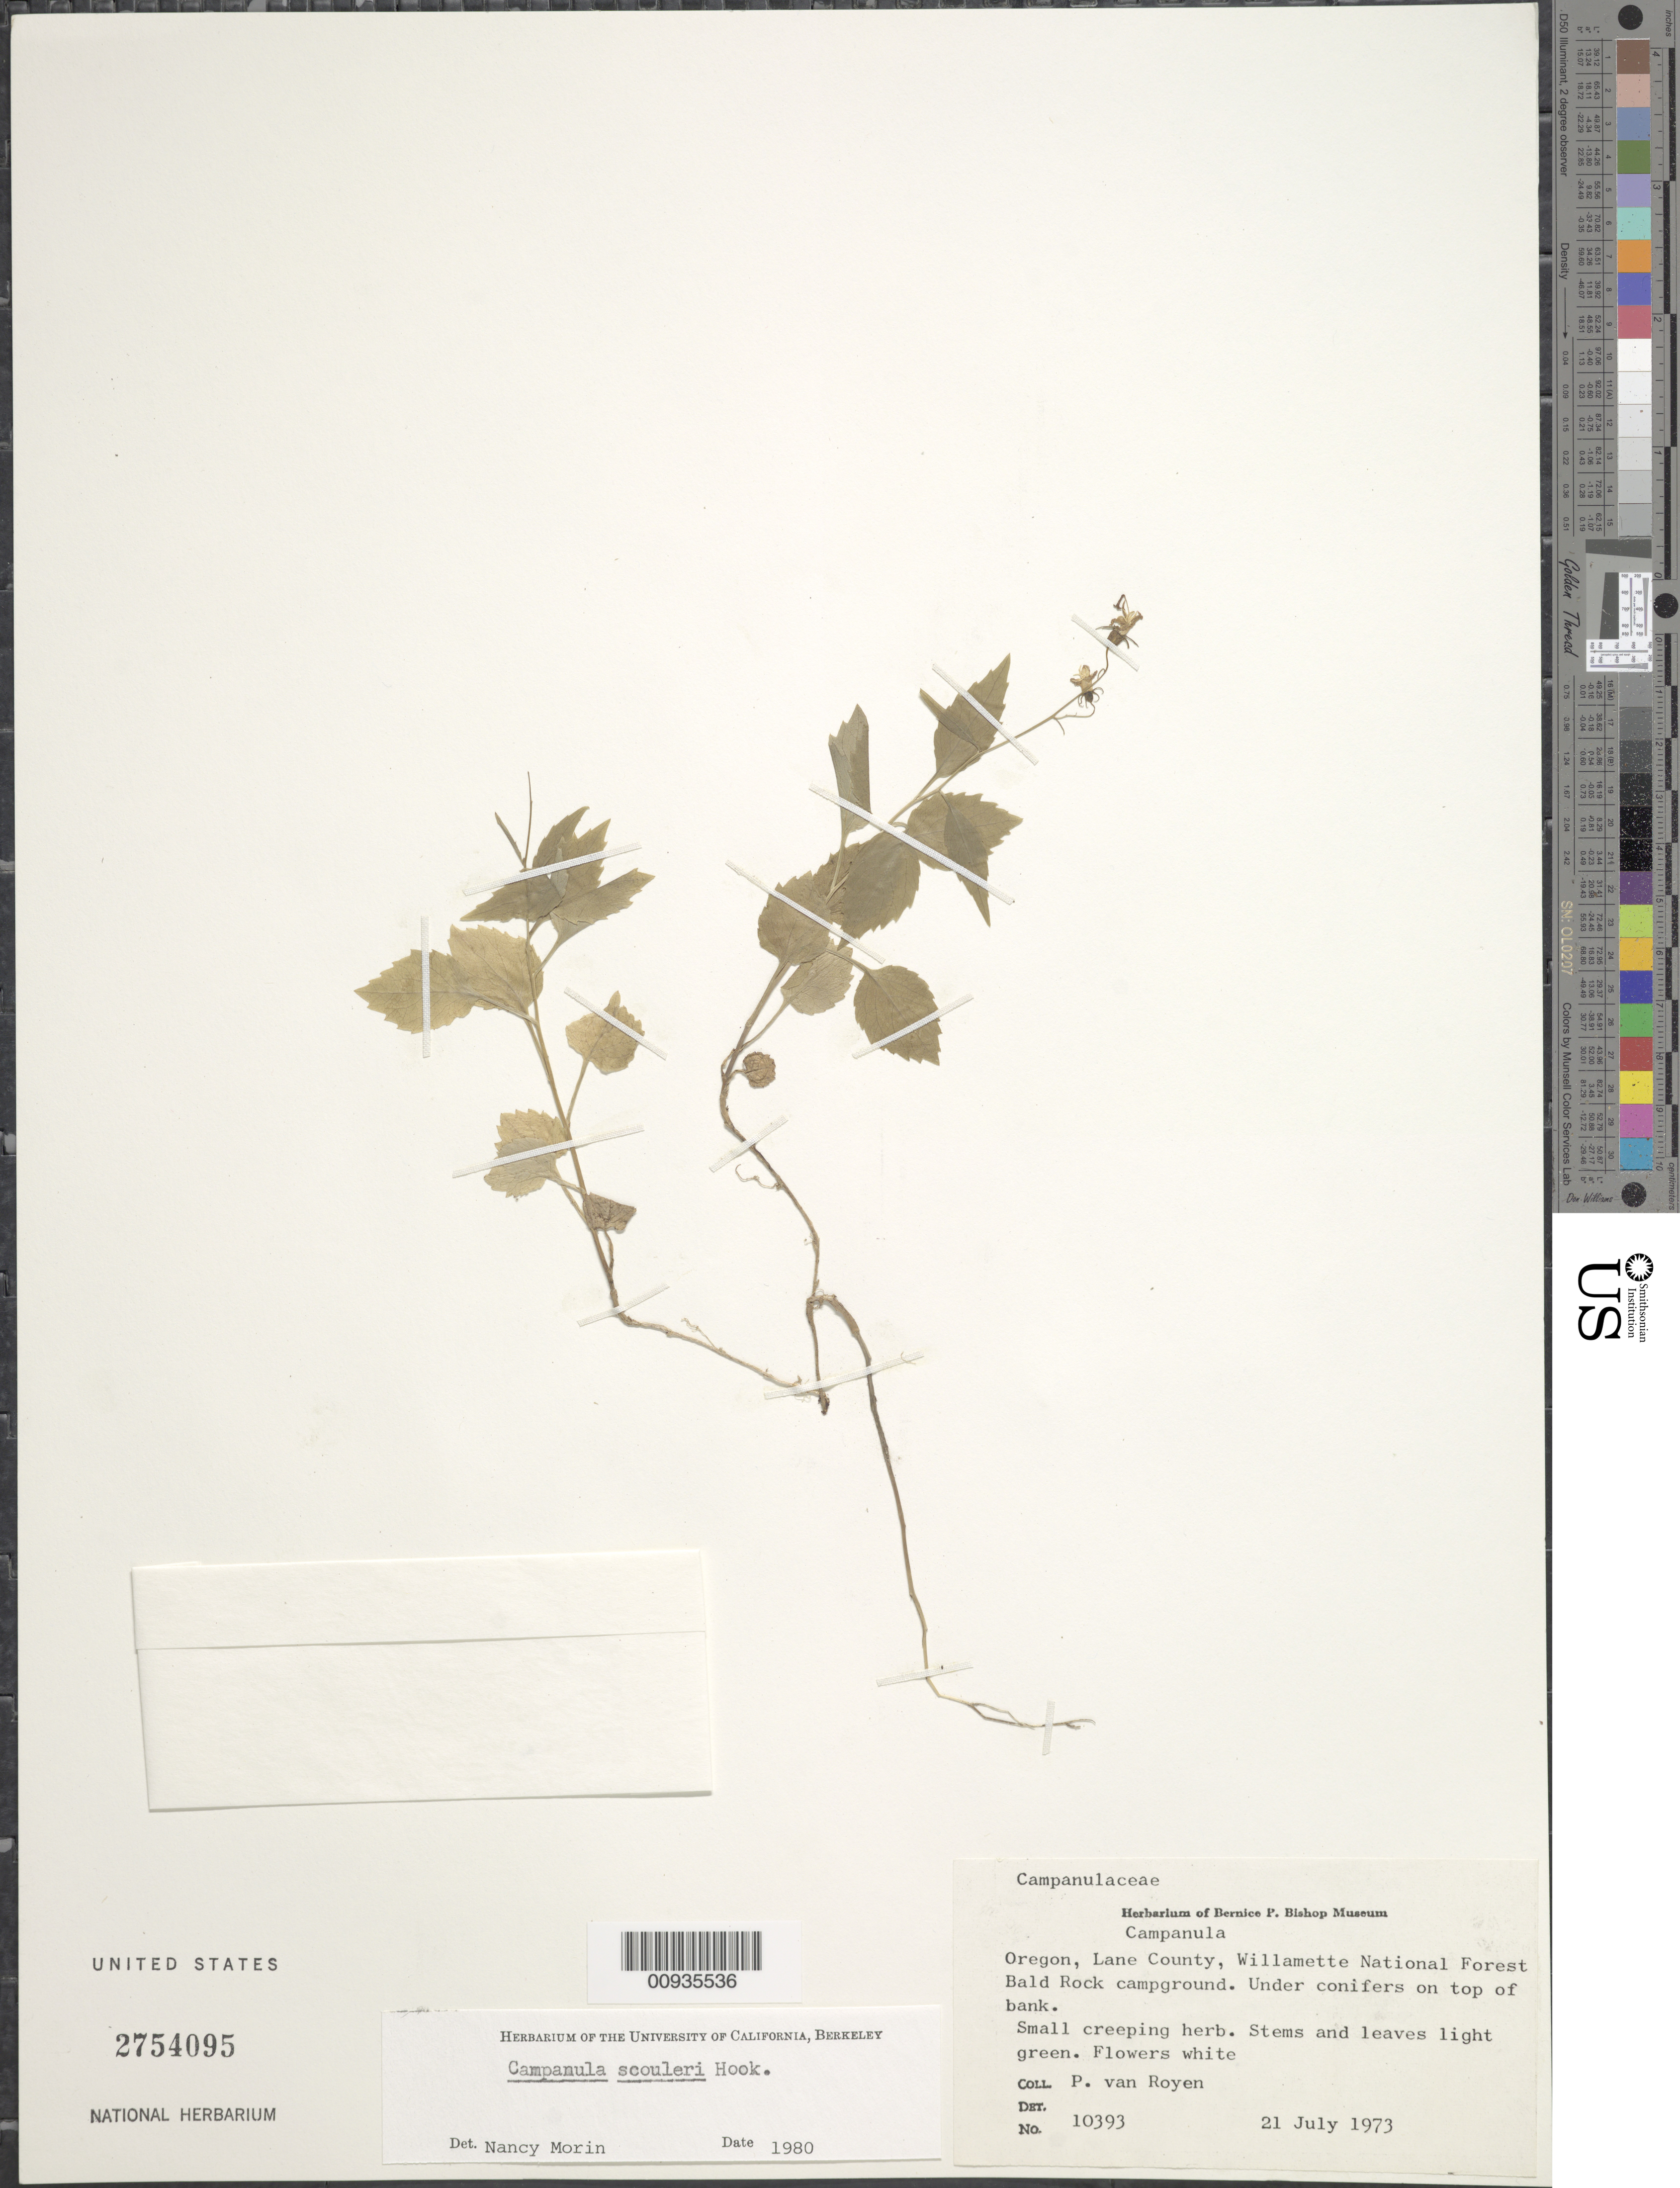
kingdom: Plantae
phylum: Tracheophyta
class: Magnoliopsida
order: Asterales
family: Campanulaceae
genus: Campanula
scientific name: Campanula scouleri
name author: Hook.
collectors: P. van Royen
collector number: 10393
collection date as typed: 21 July 1973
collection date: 1973-07-21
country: United States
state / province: Oregon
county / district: Lane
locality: Williamette National Forest Bald Rock campground.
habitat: under conifers on top of bank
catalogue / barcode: US 2754095